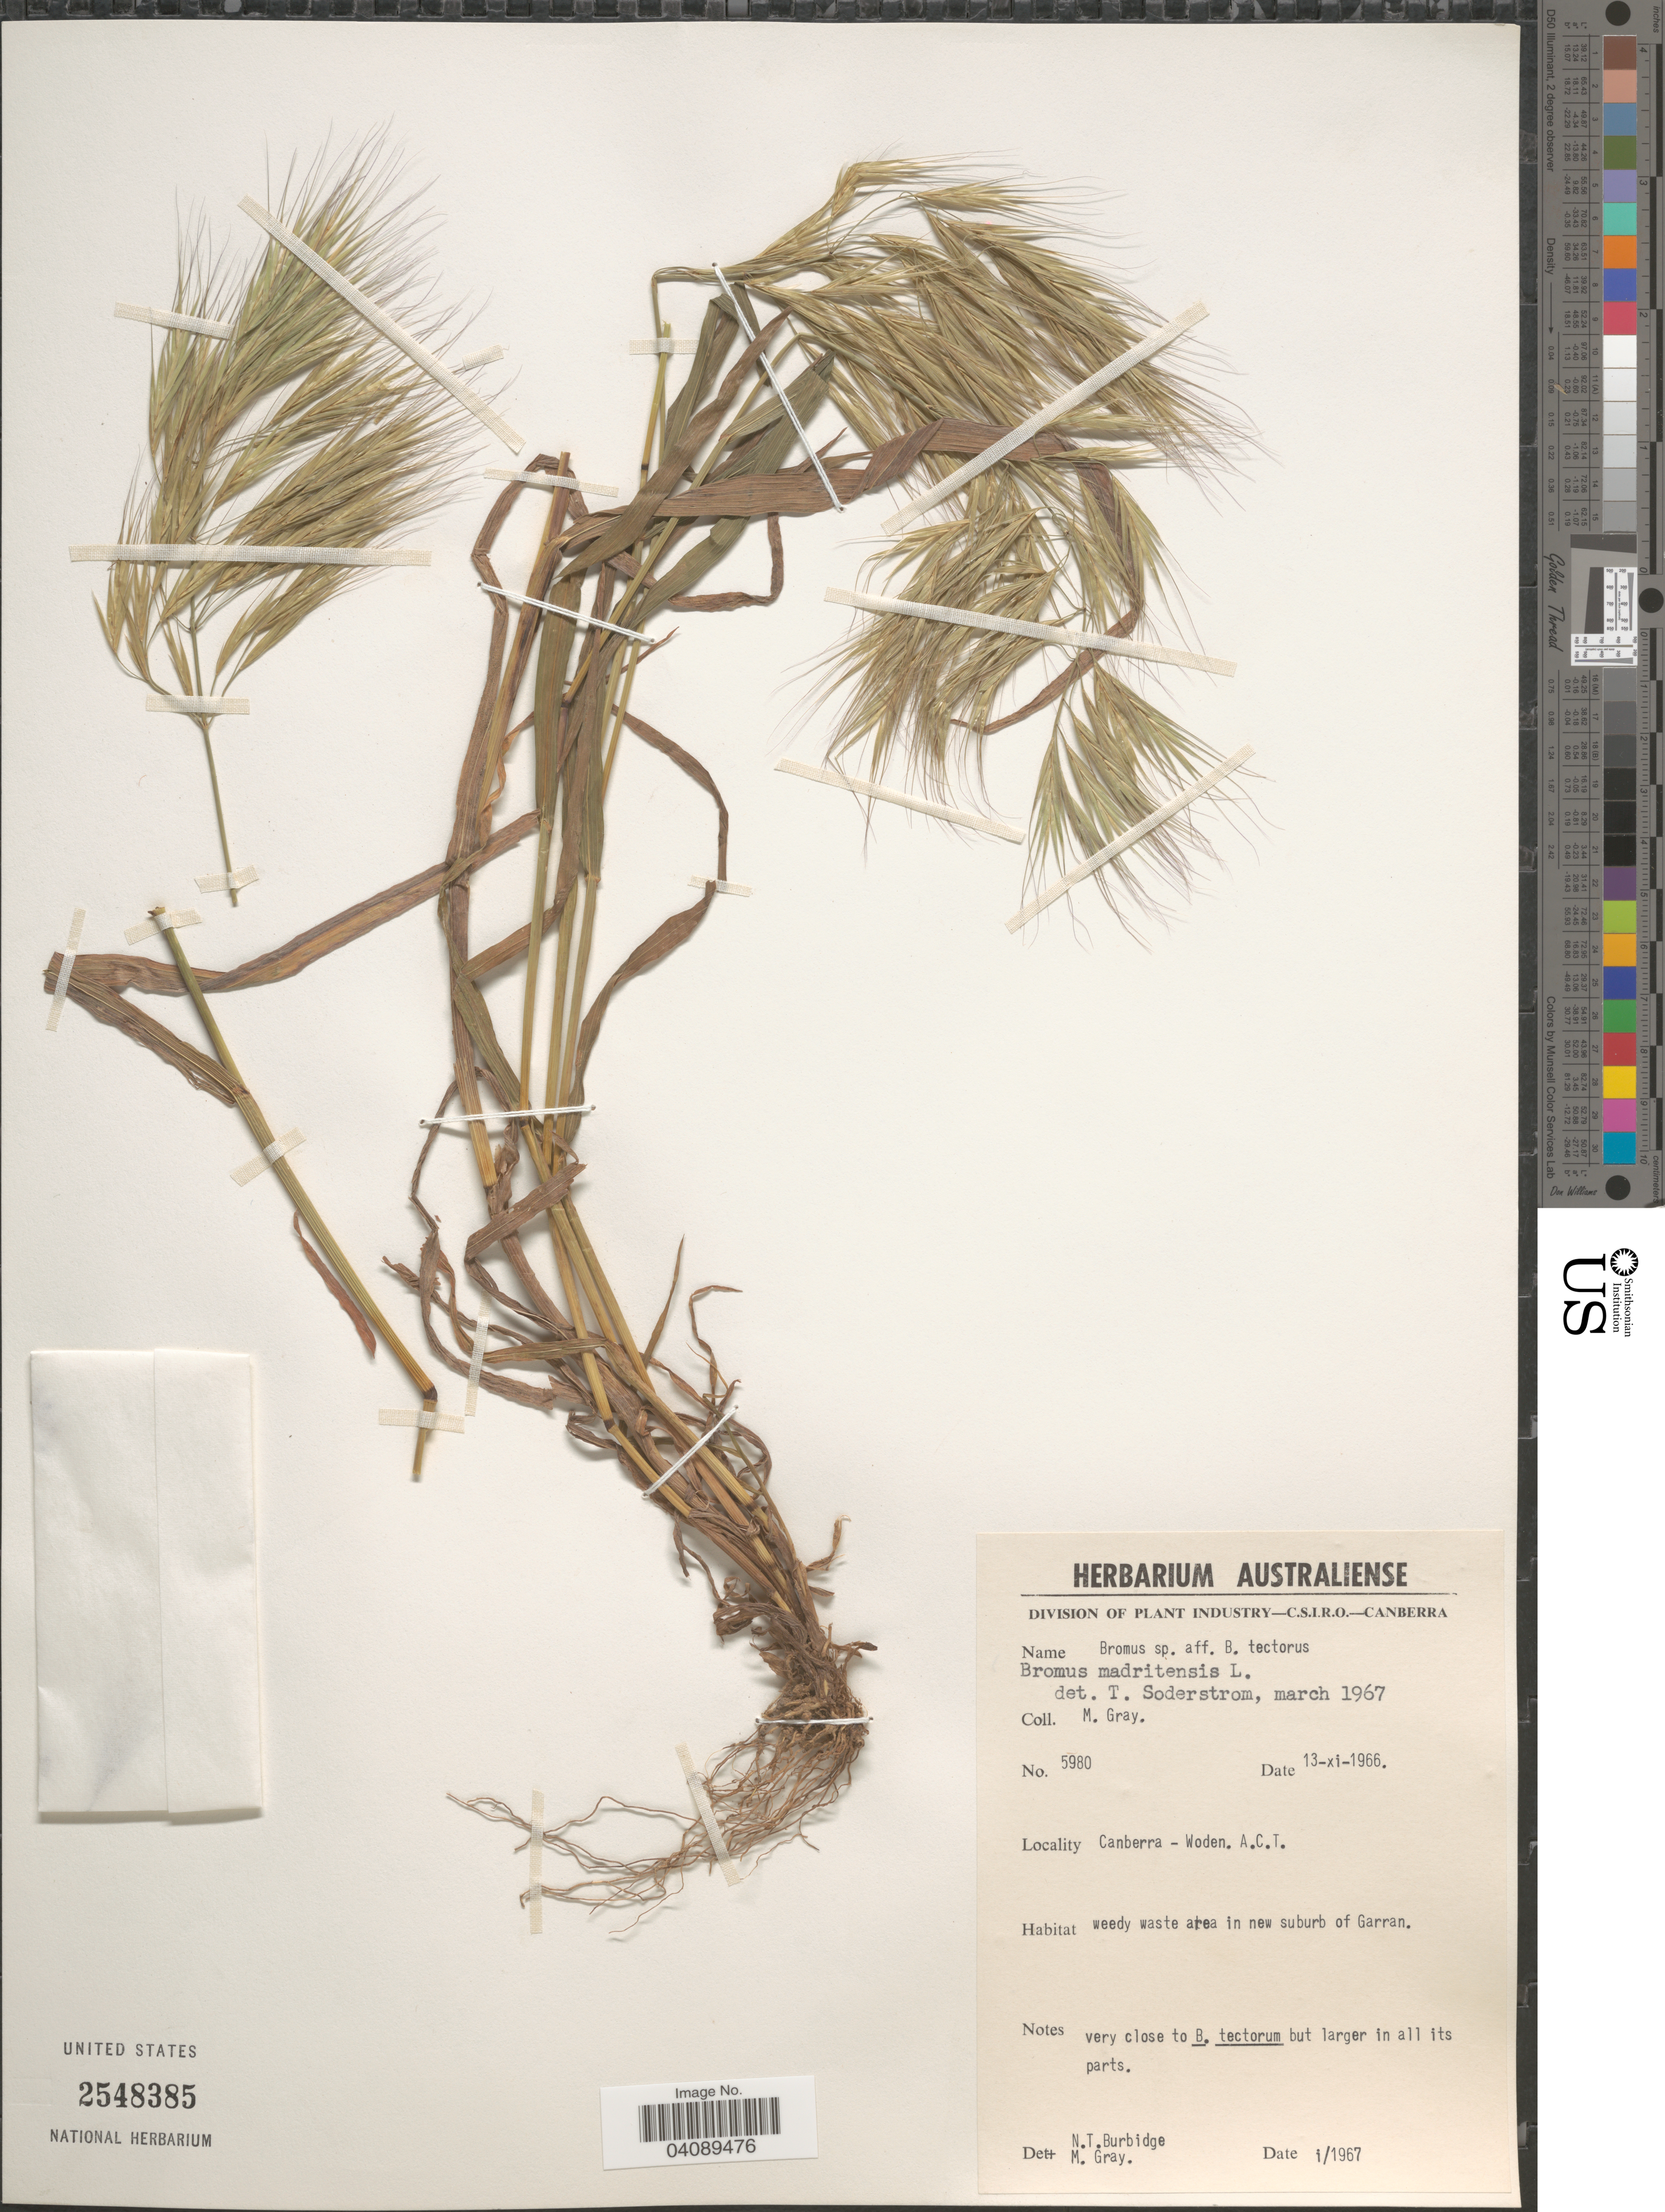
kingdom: Plantae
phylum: Tracheophyta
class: Liliopsida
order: Poales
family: Poaceae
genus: Bromus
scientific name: Bromus madritensis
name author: L.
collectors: M. Gray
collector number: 5980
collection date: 1966-11-13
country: Australia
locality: Canberra - Woden. A.C.T.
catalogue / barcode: US 2548385